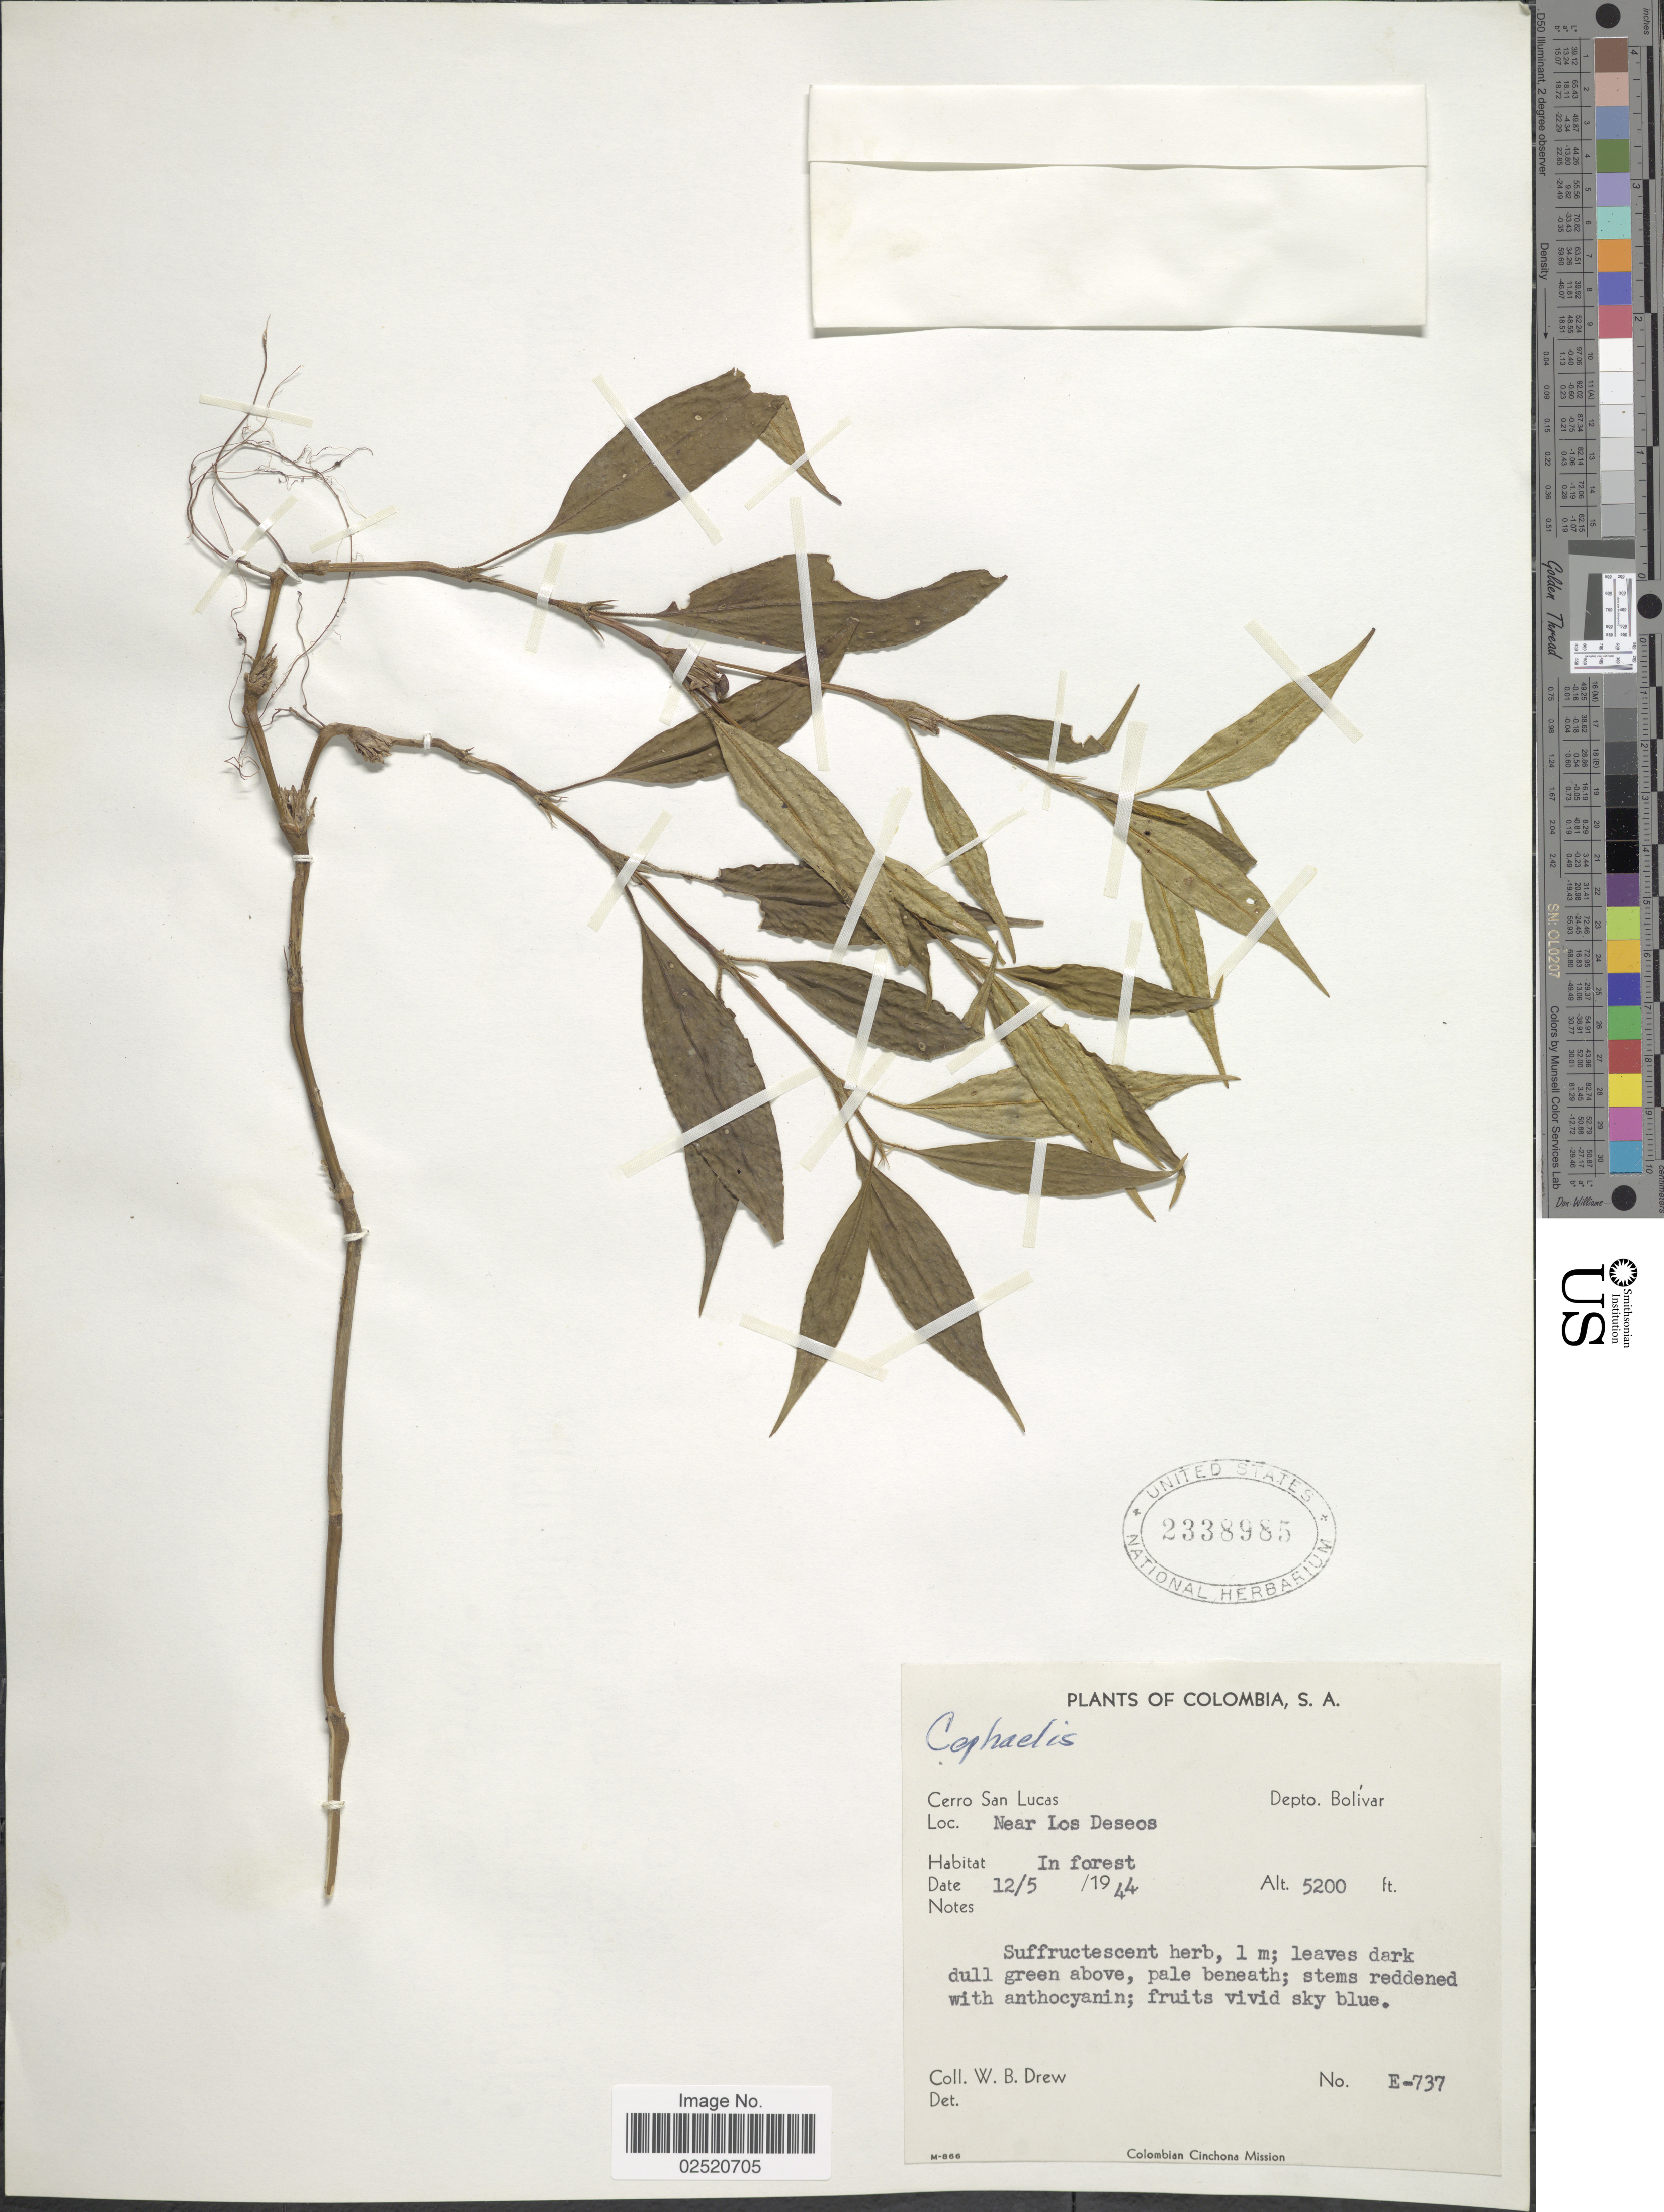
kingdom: Plantae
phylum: Tracheophyta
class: Magnoliopsida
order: Gentianales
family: Rubiaceae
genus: Psychotria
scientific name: Psychotria sp.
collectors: W. B. Drew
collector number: E-737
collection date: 1944-05-12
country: Colombia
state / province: Bolívar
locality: Cerro San Lucas. Near Los Deseos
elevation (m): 1585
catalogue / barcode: US 2338985